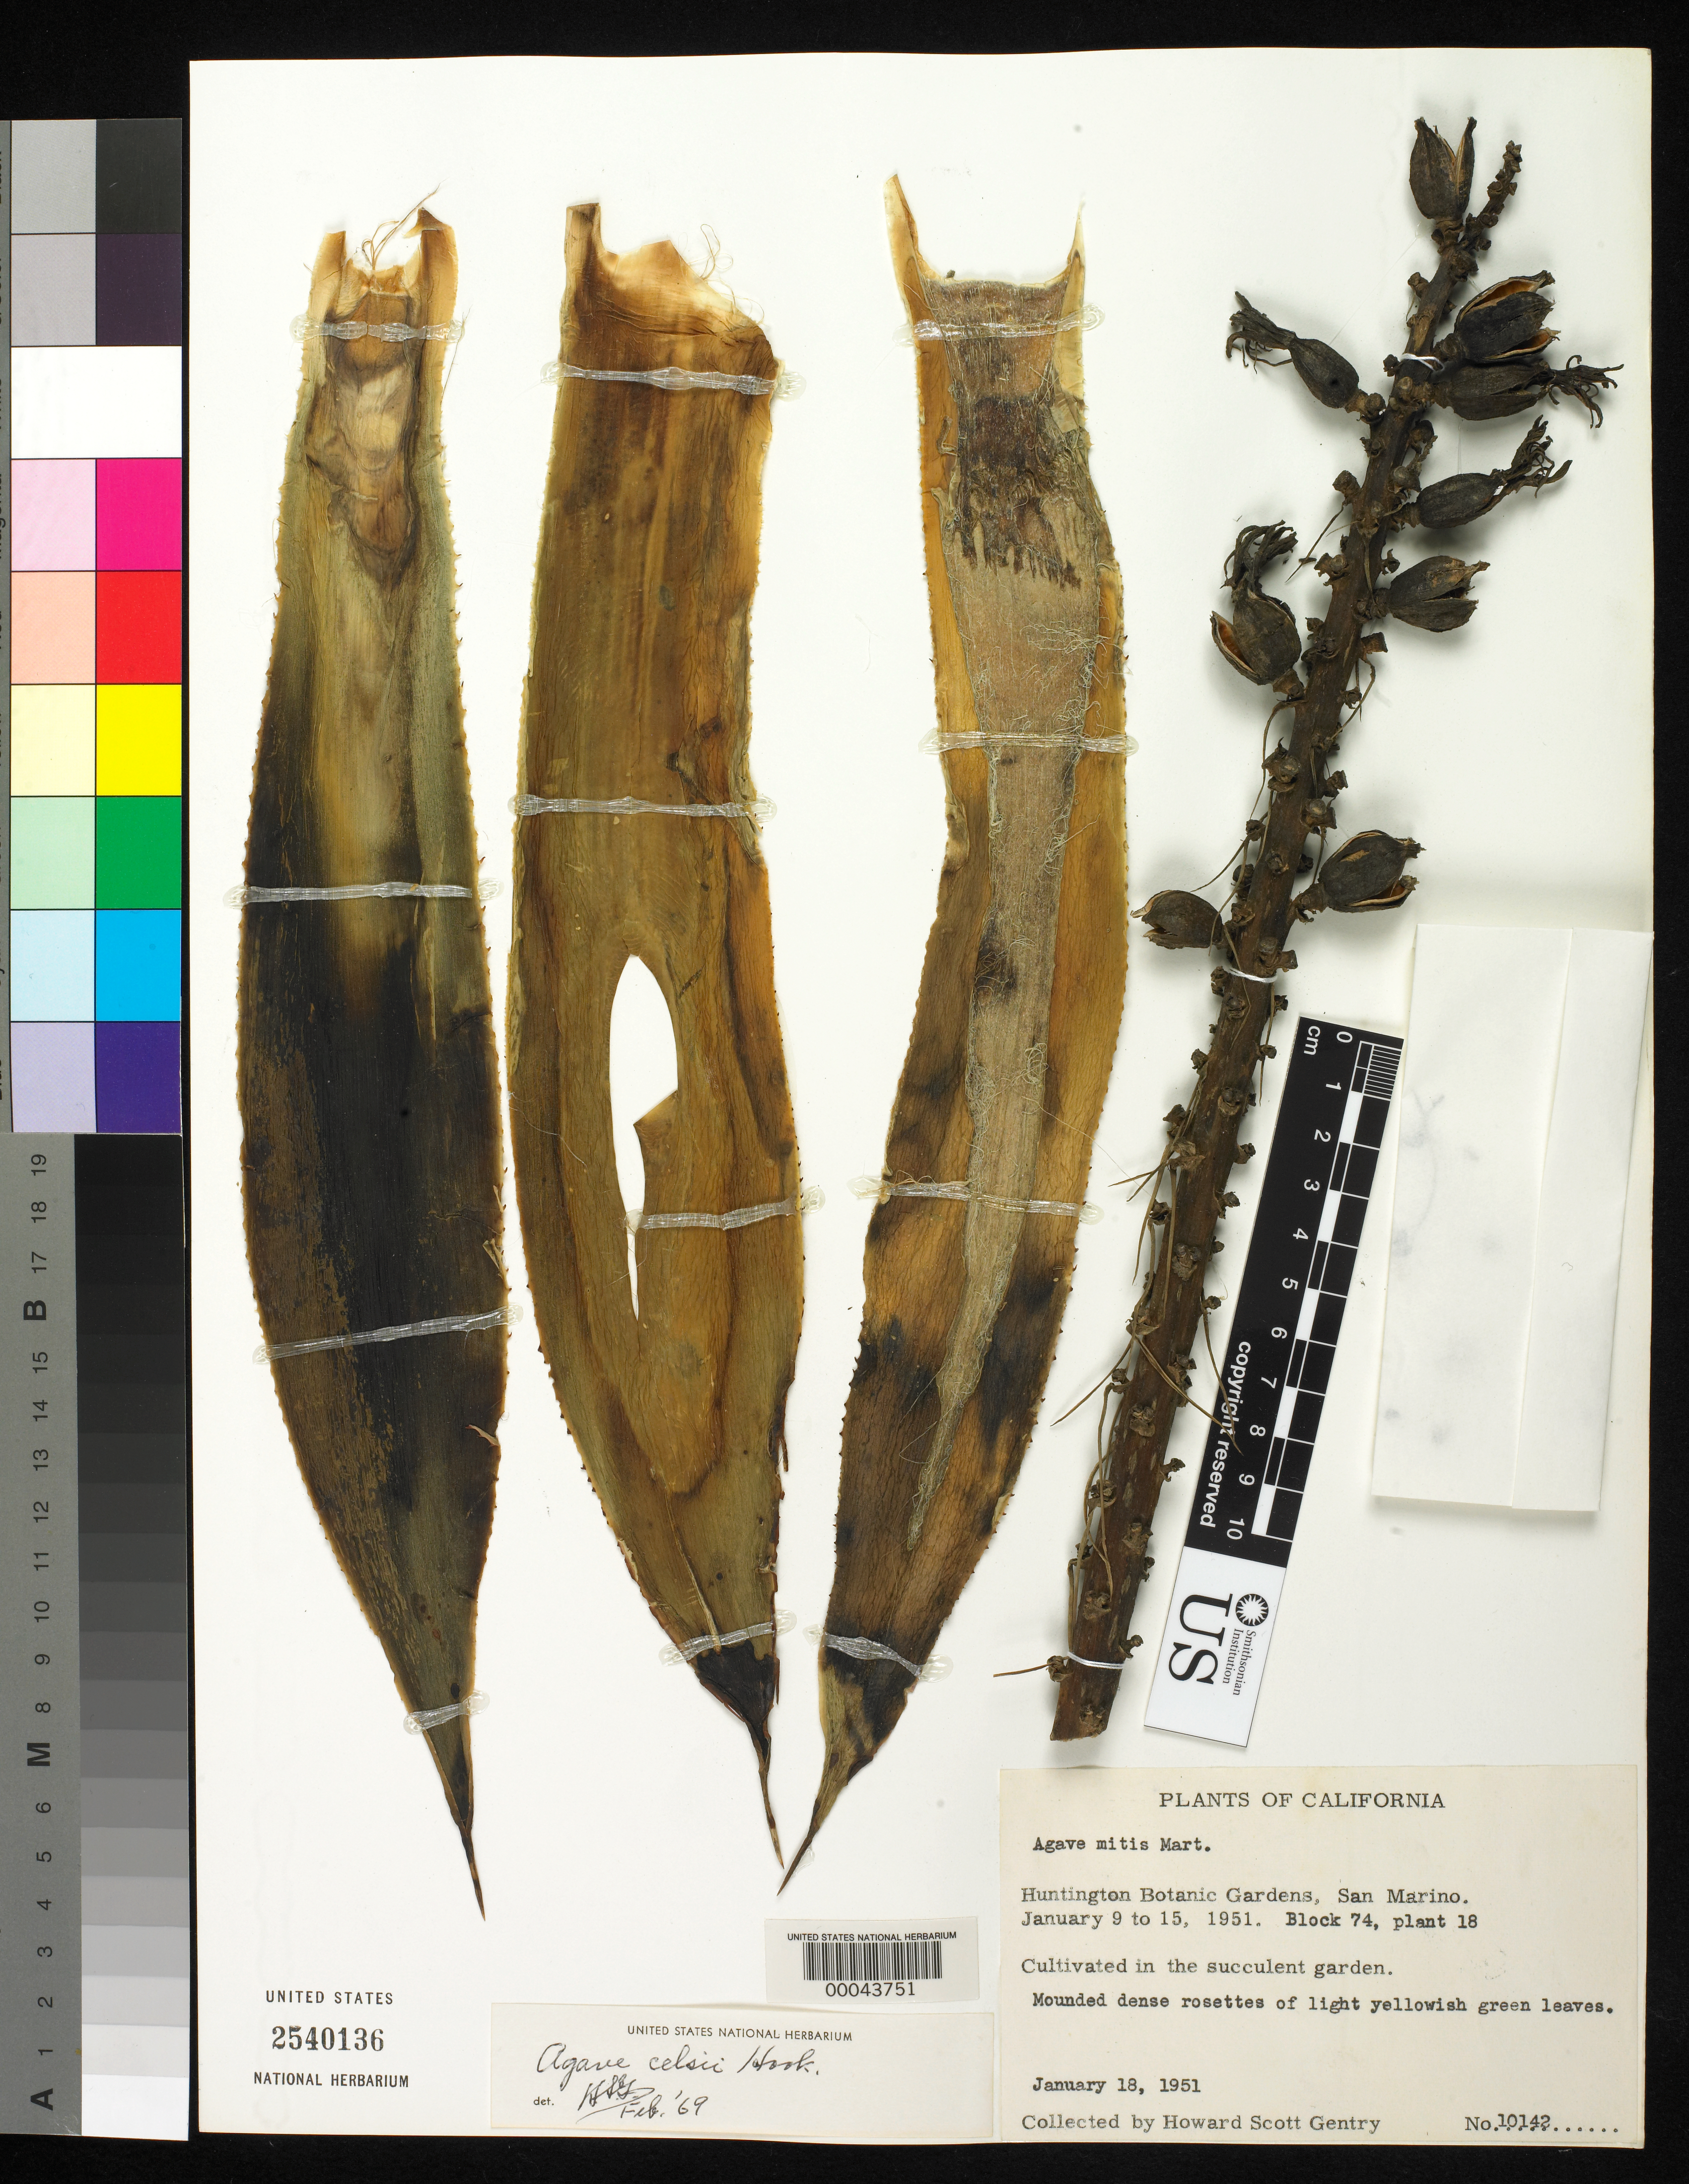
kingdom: Plantae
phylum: Tracheophyta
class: Liliopsida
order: Asparagales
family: Asparagaceae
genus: Agave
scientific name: Agave celsii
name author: Hook.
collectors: H. S. Gentry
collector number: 10142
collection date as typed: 18 Jan 1951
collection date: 1951-01-18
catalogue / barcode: US 2540136